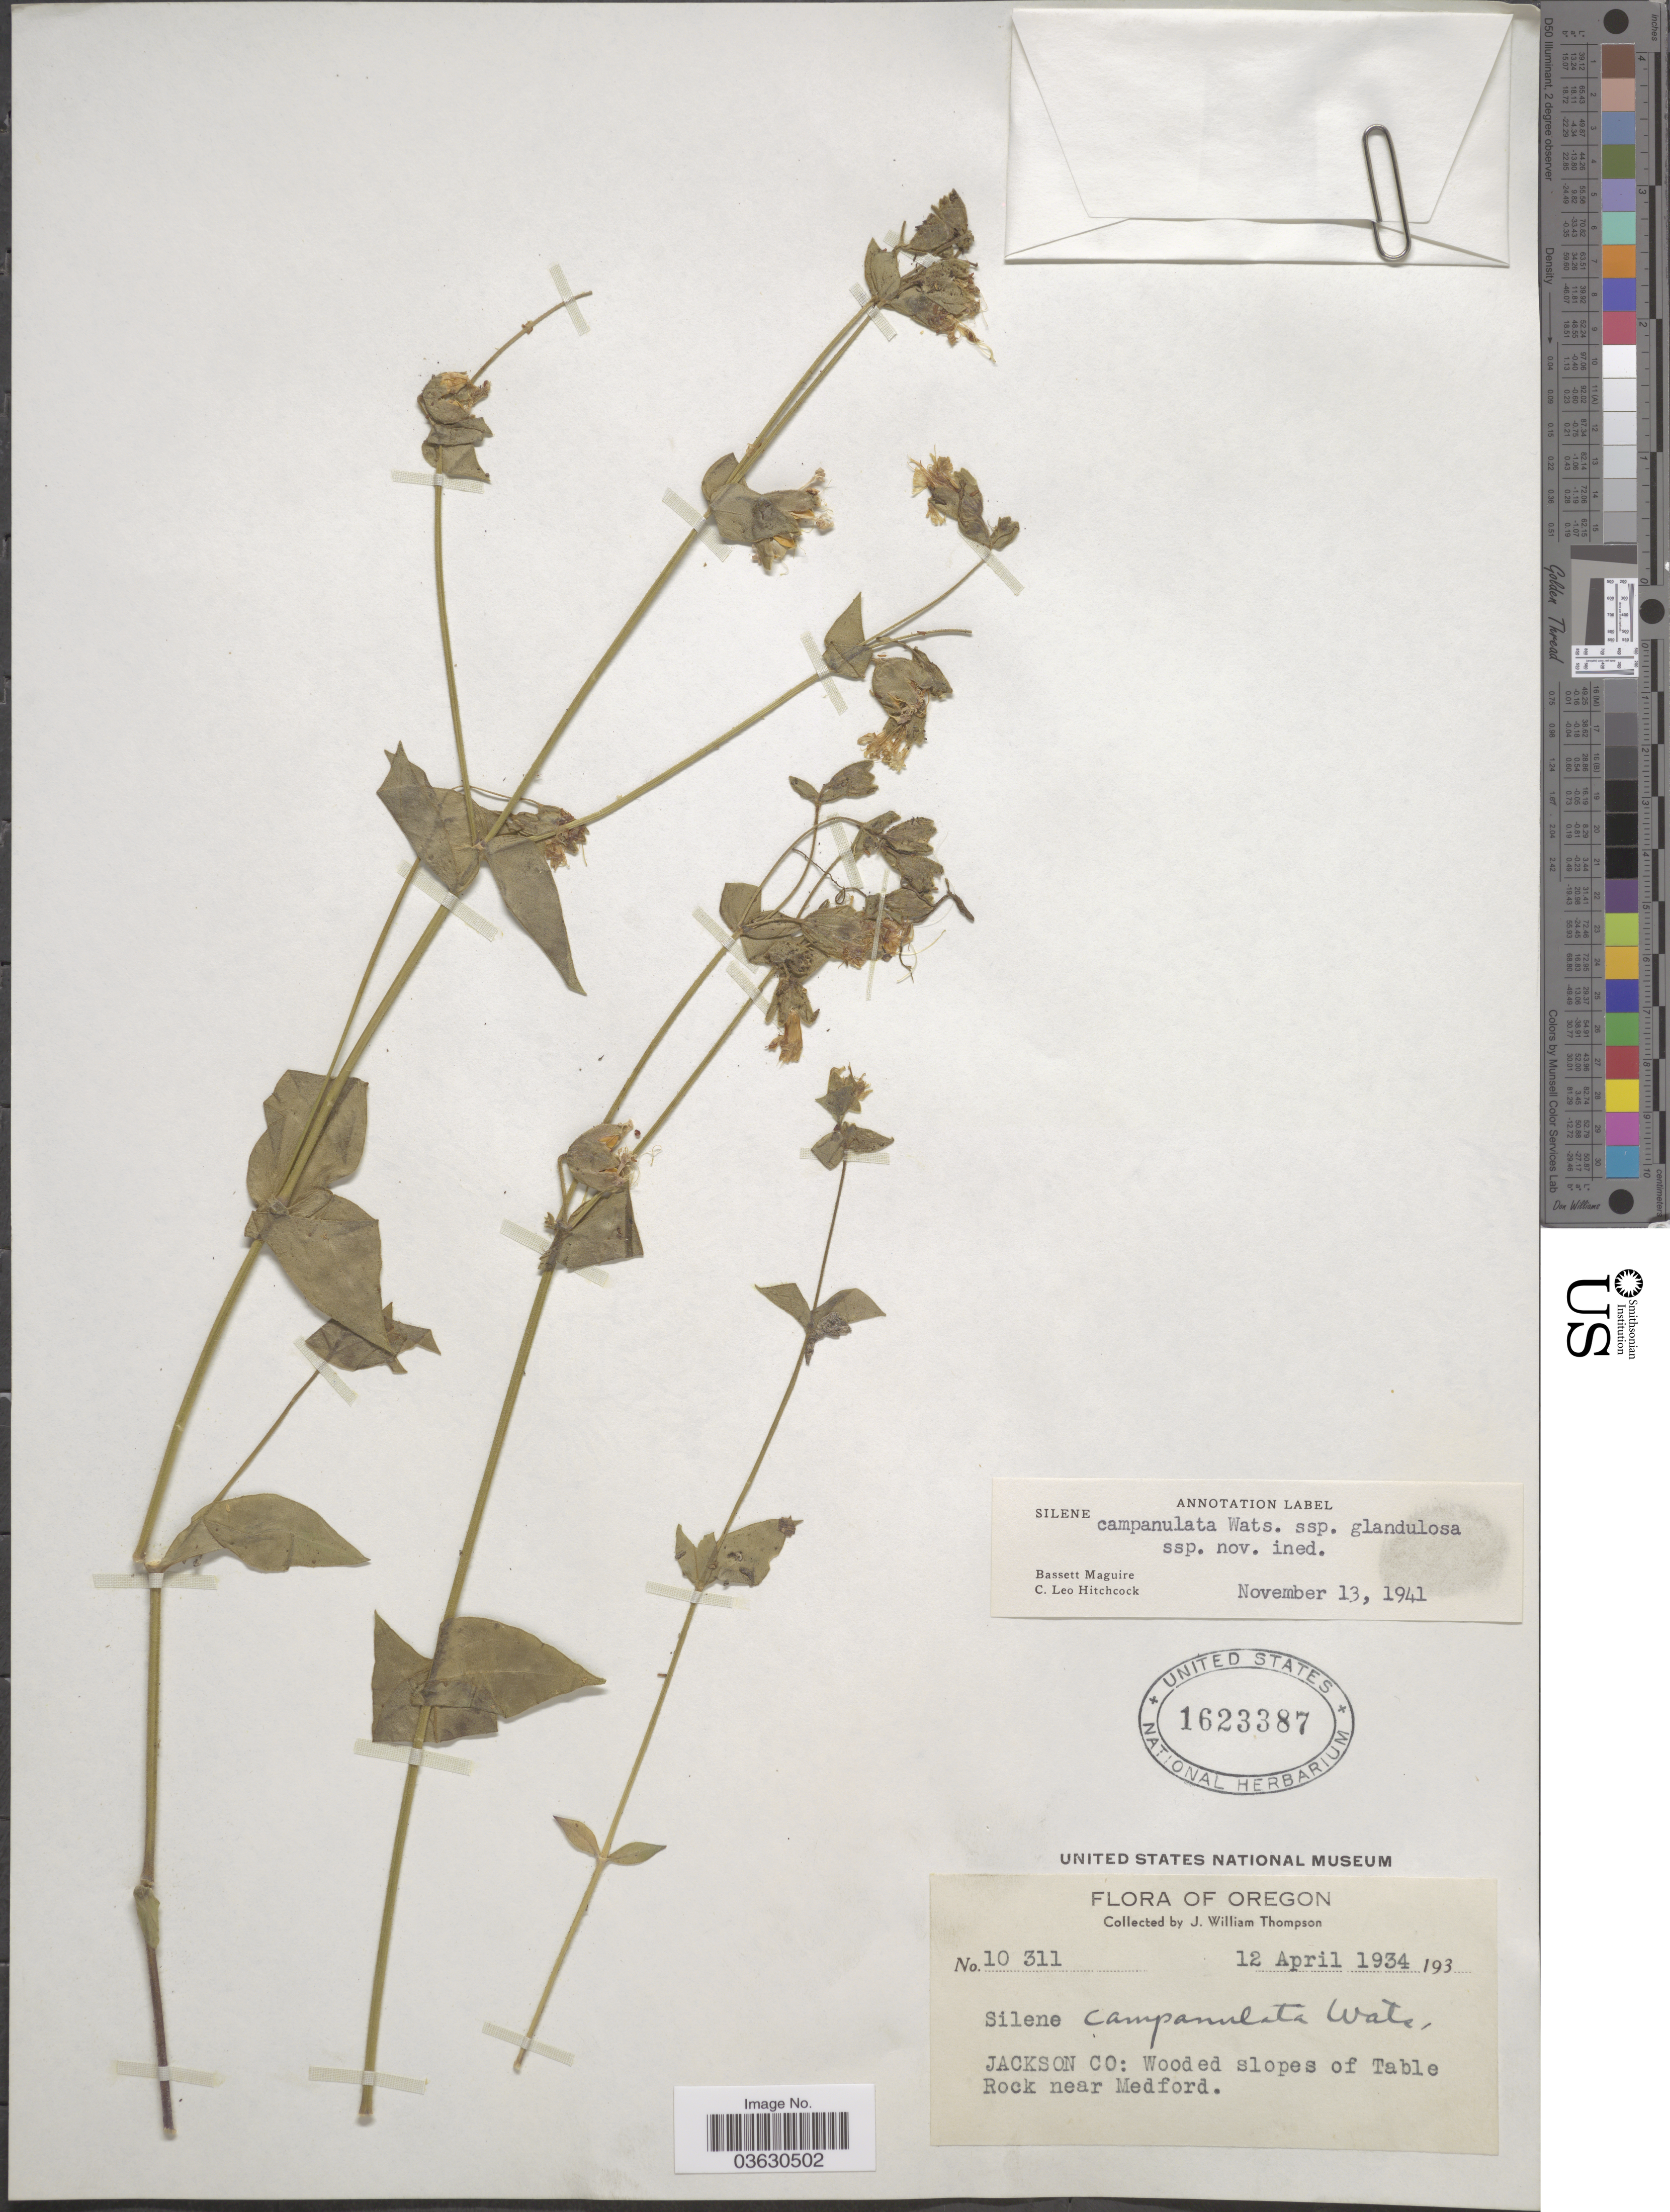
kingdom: Plantae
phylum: Tracheophyta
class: Magnoliopsida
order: Caryophyllales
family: Caryophyllaceae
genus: Silene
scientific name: Silene campanulata subsp. glandulosa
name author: C.L. Hitchc. & Maguire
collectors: J. W. Thompson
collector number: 10311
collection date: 1934-04-12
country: United States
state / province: Oregon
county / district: Jackson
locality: Jackson Co: Wooded slopes of Table Rock near Medford.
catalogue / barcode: US 1623387